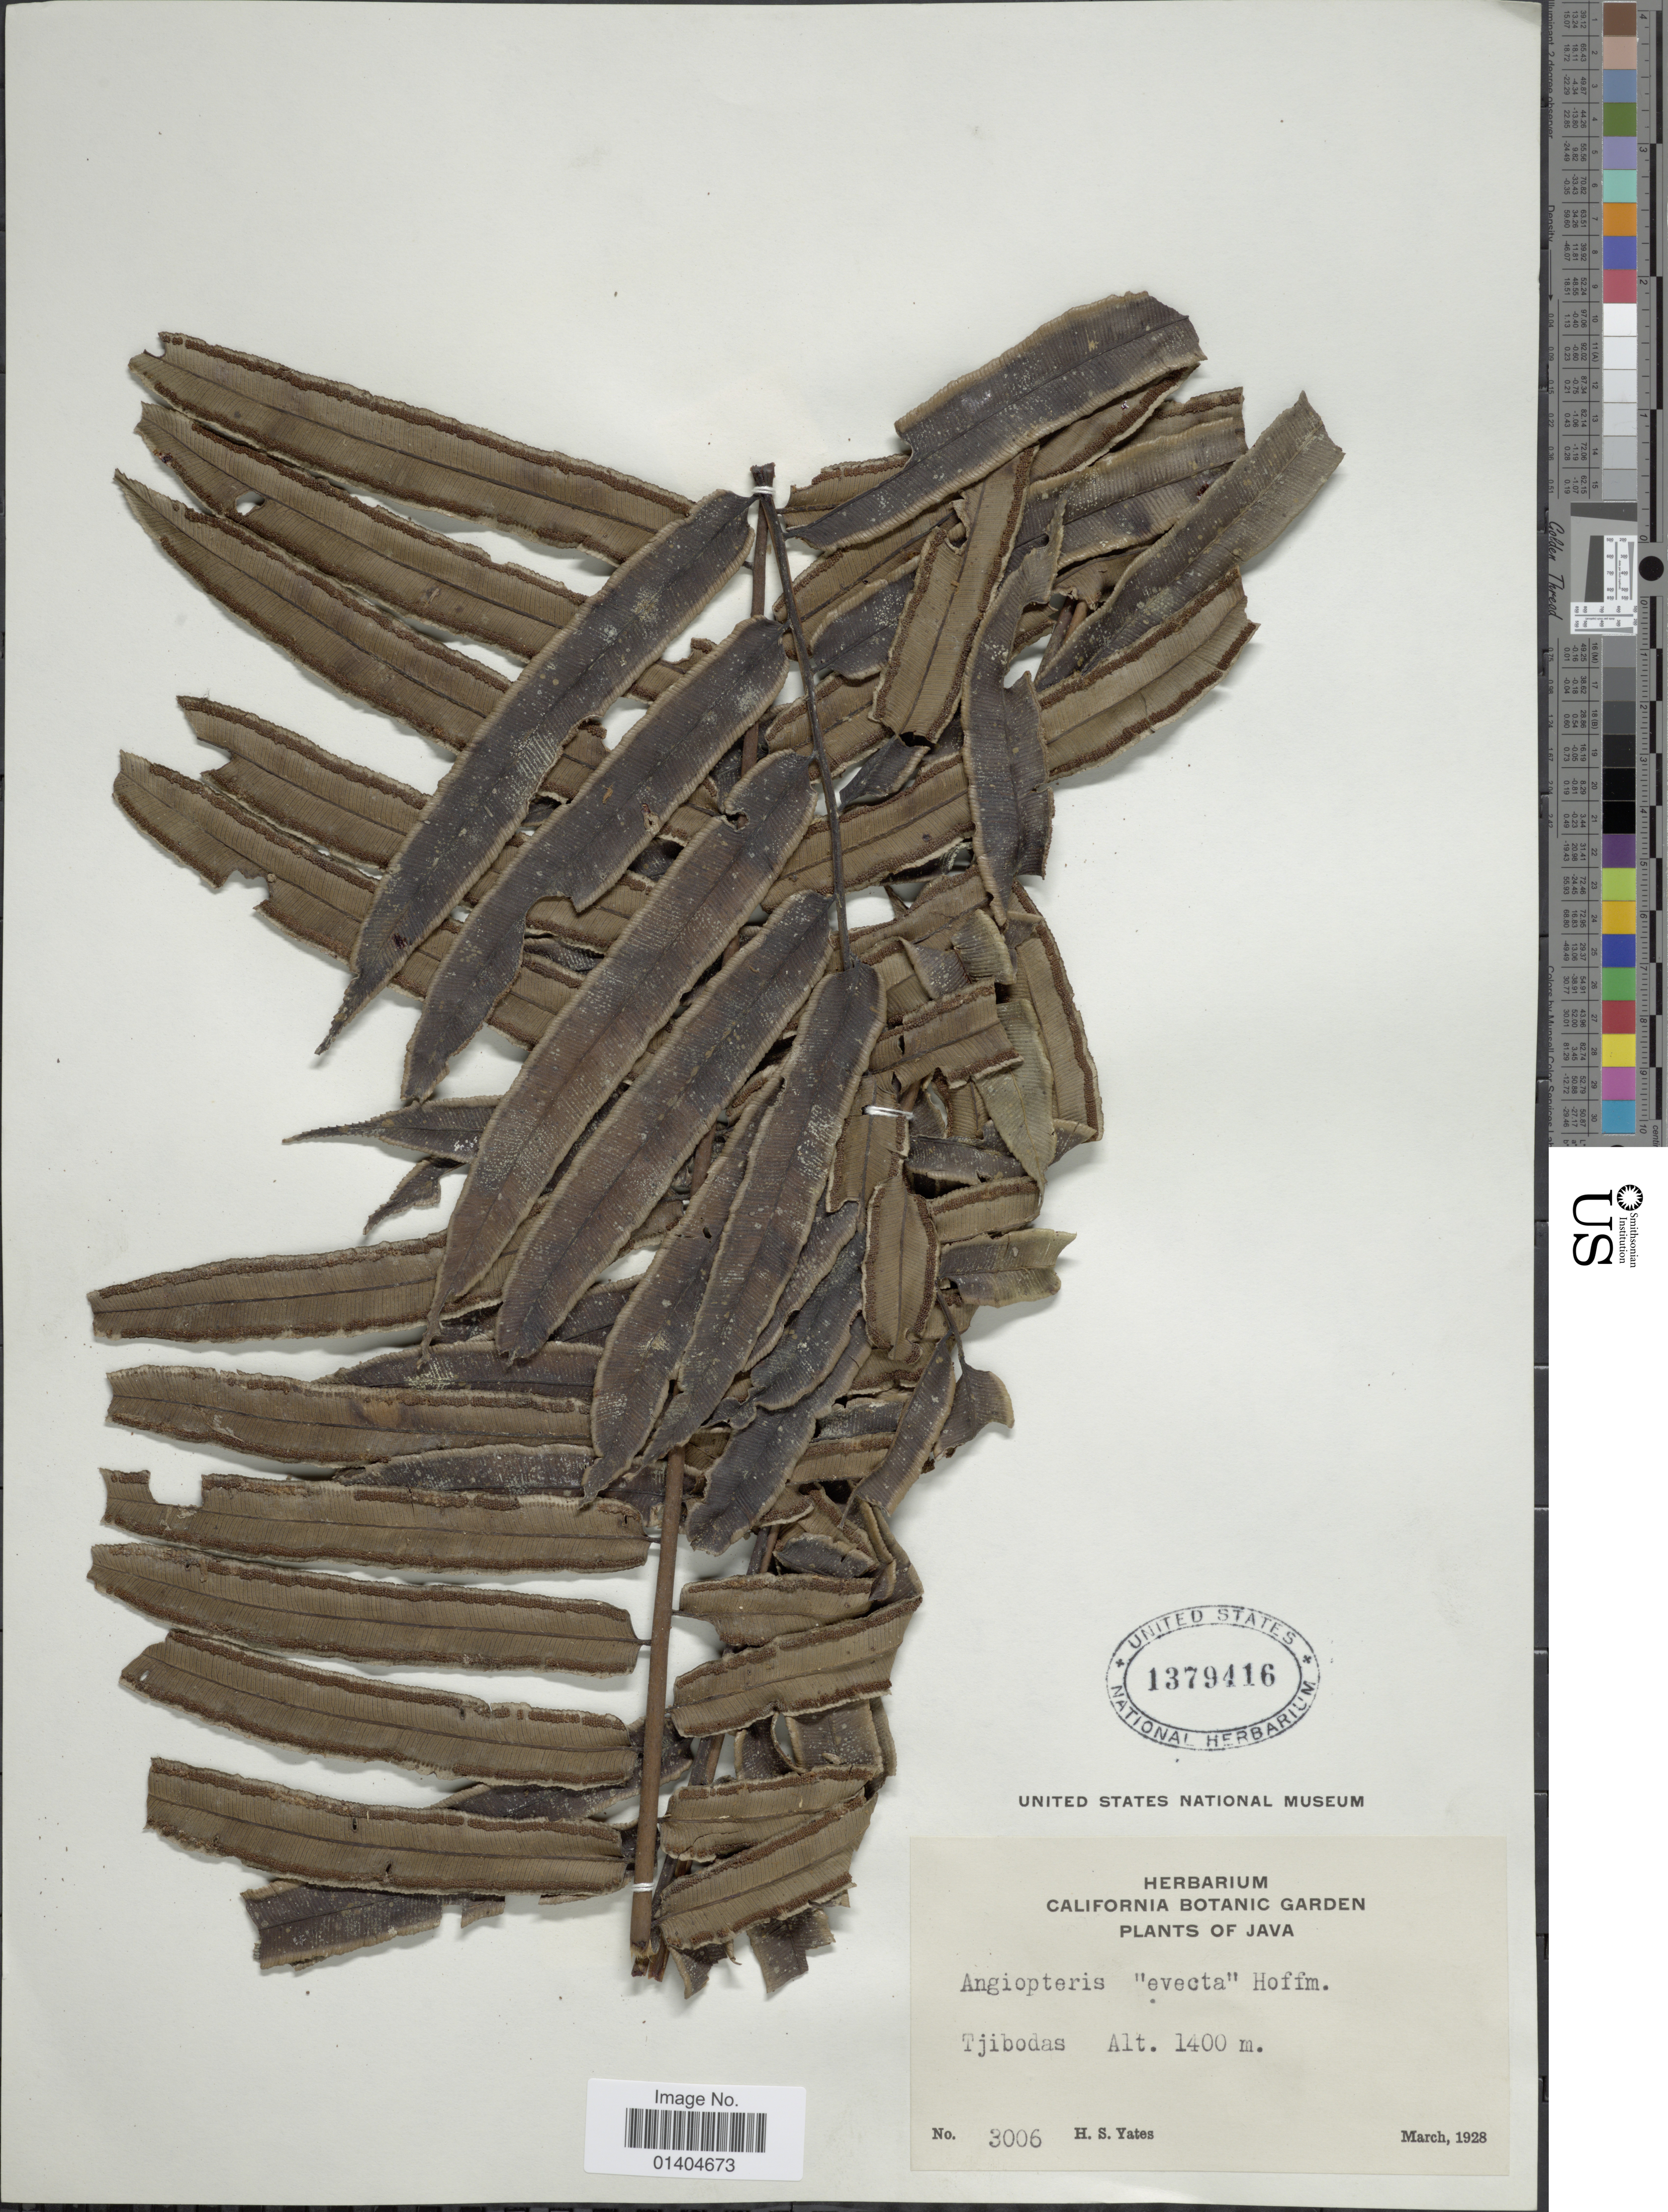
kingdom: Plantae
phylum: Tracheophyta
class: Polypodiopsida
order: Marattiales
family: Marattiaceae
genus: Angiopteris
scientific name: Angiopteris evecta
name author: (G. Forst.) Hoffm.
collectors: H. S. Yates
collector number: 3006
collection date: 1928-03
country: Indonesia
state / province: Java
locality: Tjibodas.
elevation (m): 1400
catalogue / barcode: US 1379416